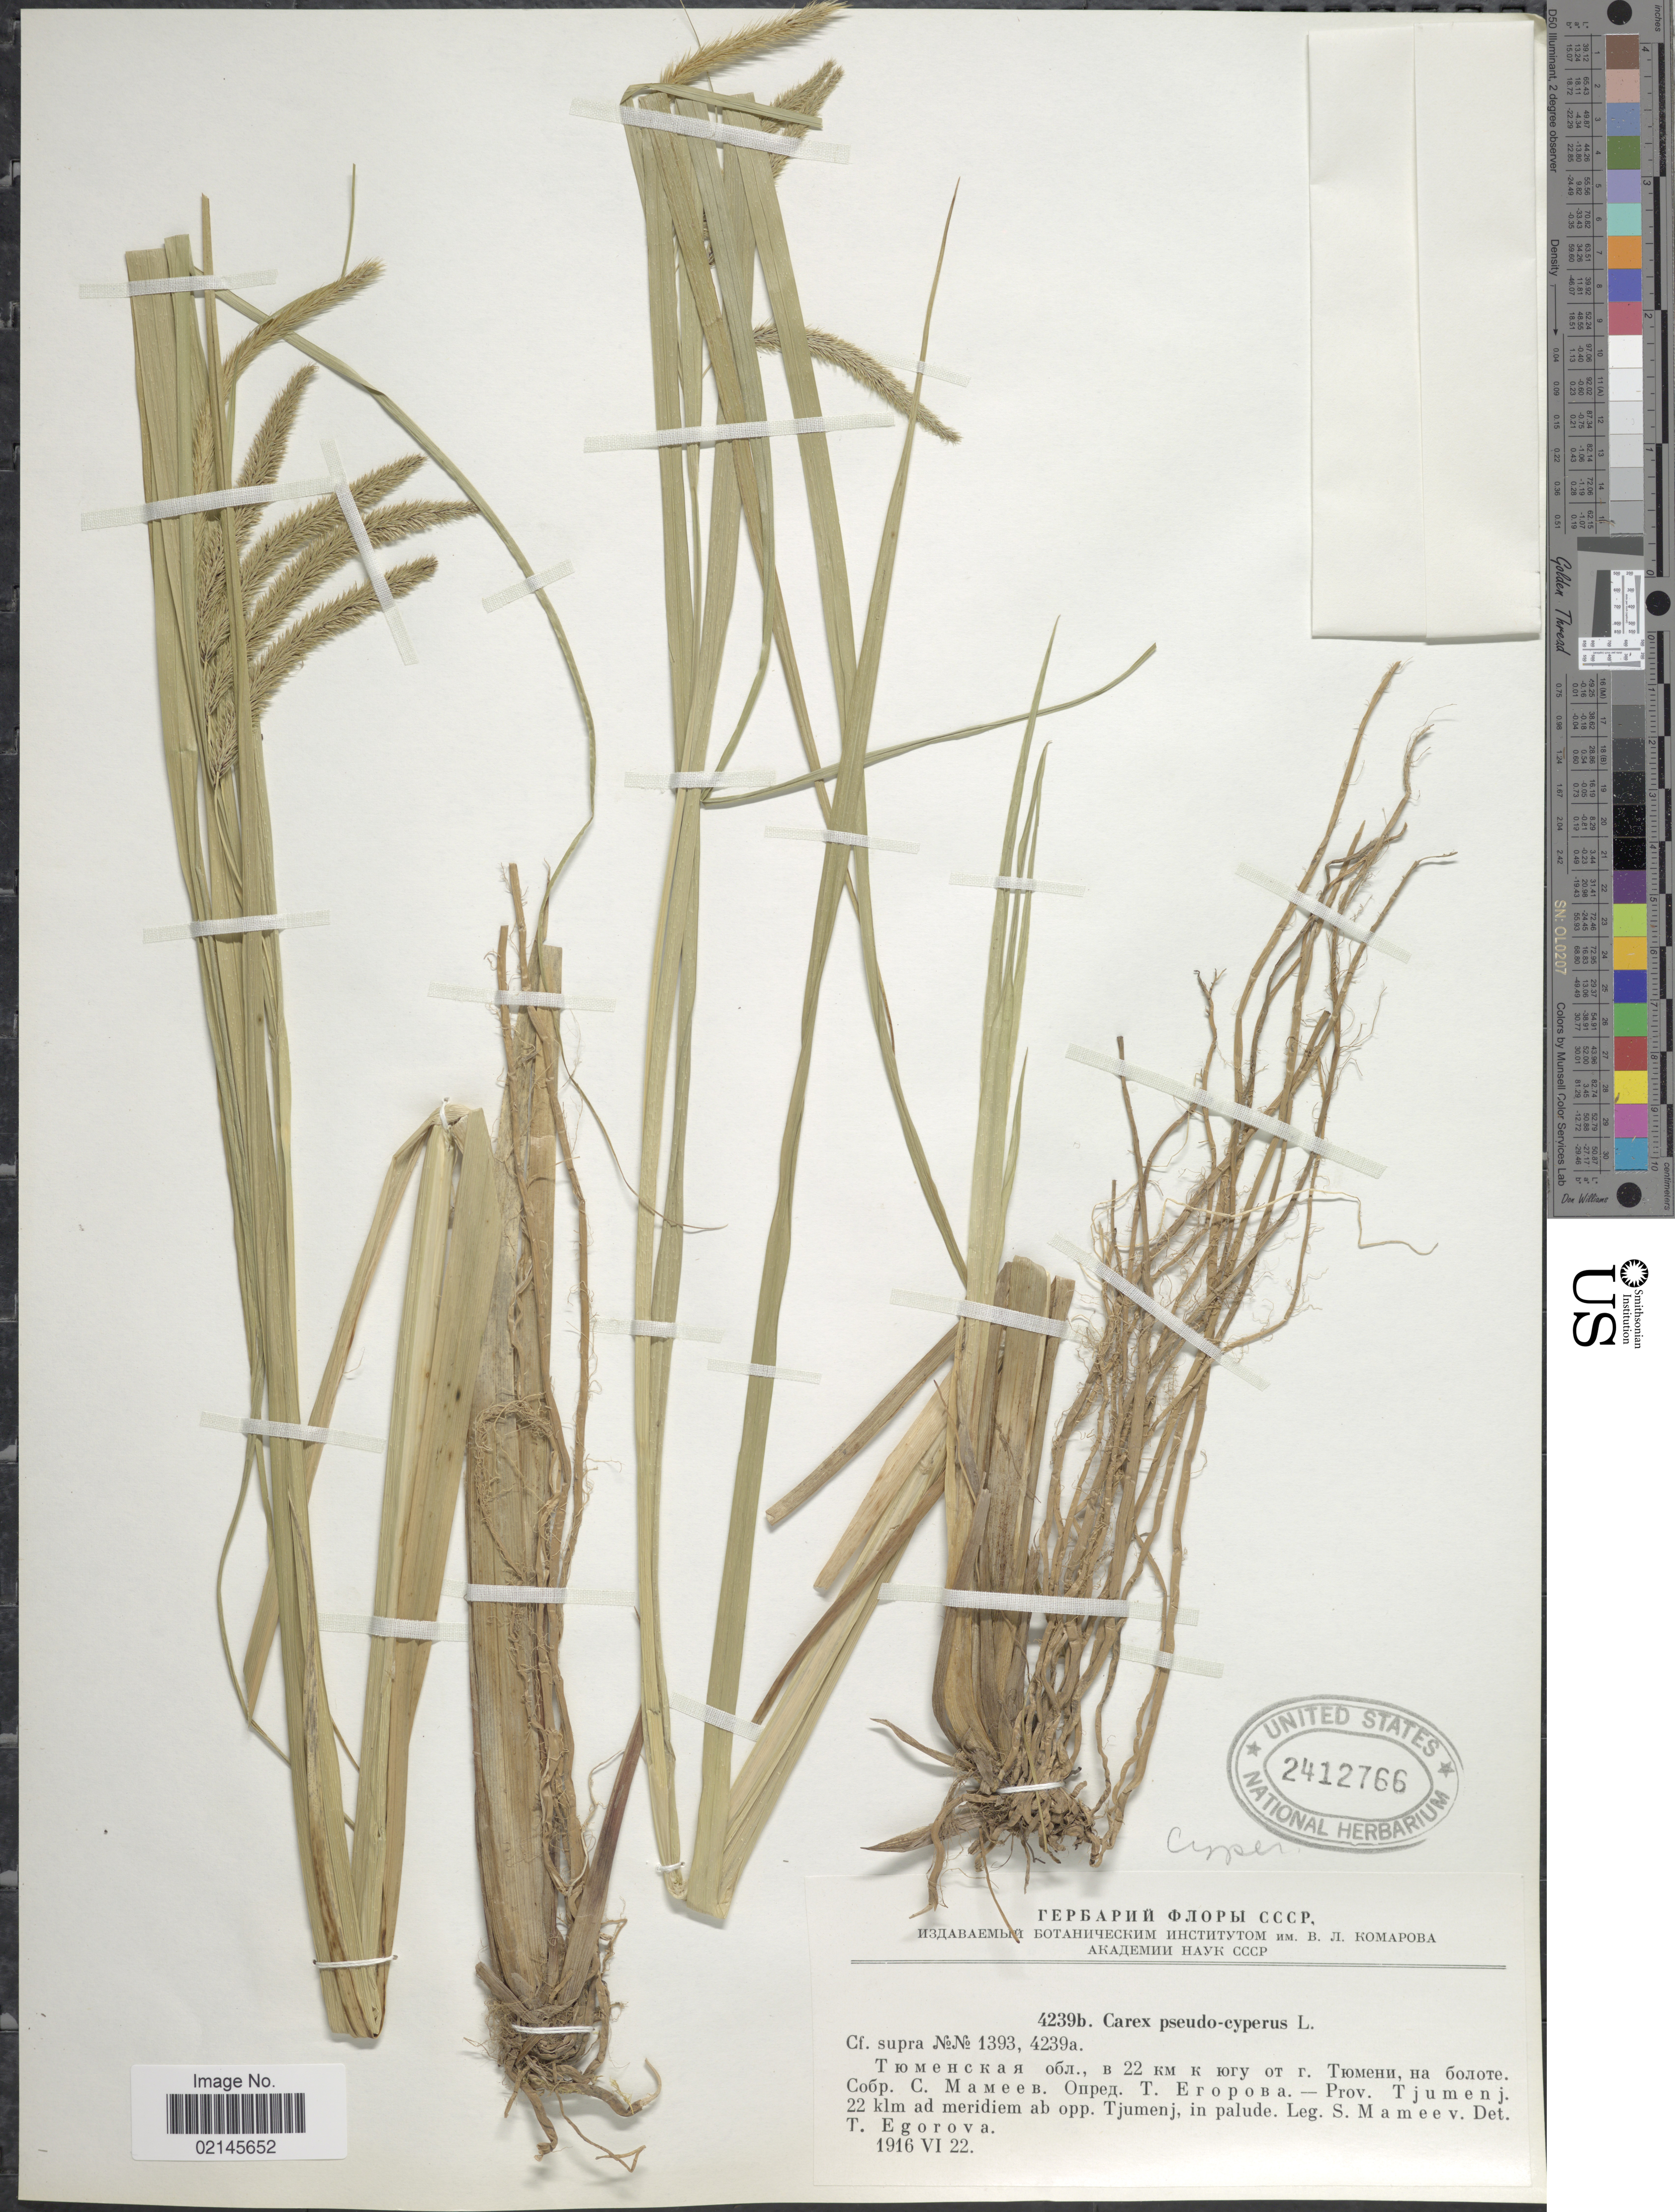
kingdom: Plantae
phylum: Tracheophyta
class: Liliopsida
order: Poales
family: Cyperaceae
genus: Carex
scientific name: Carex pseudocyperus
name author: L.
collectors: S. Mameev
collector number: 4239b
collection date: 1916-06-22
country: Russian Federation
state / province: Tyumen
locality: Prov. Tjumenj, 22 klm ad meridiem ab opp. Tjumenj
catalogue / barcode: US 2412766